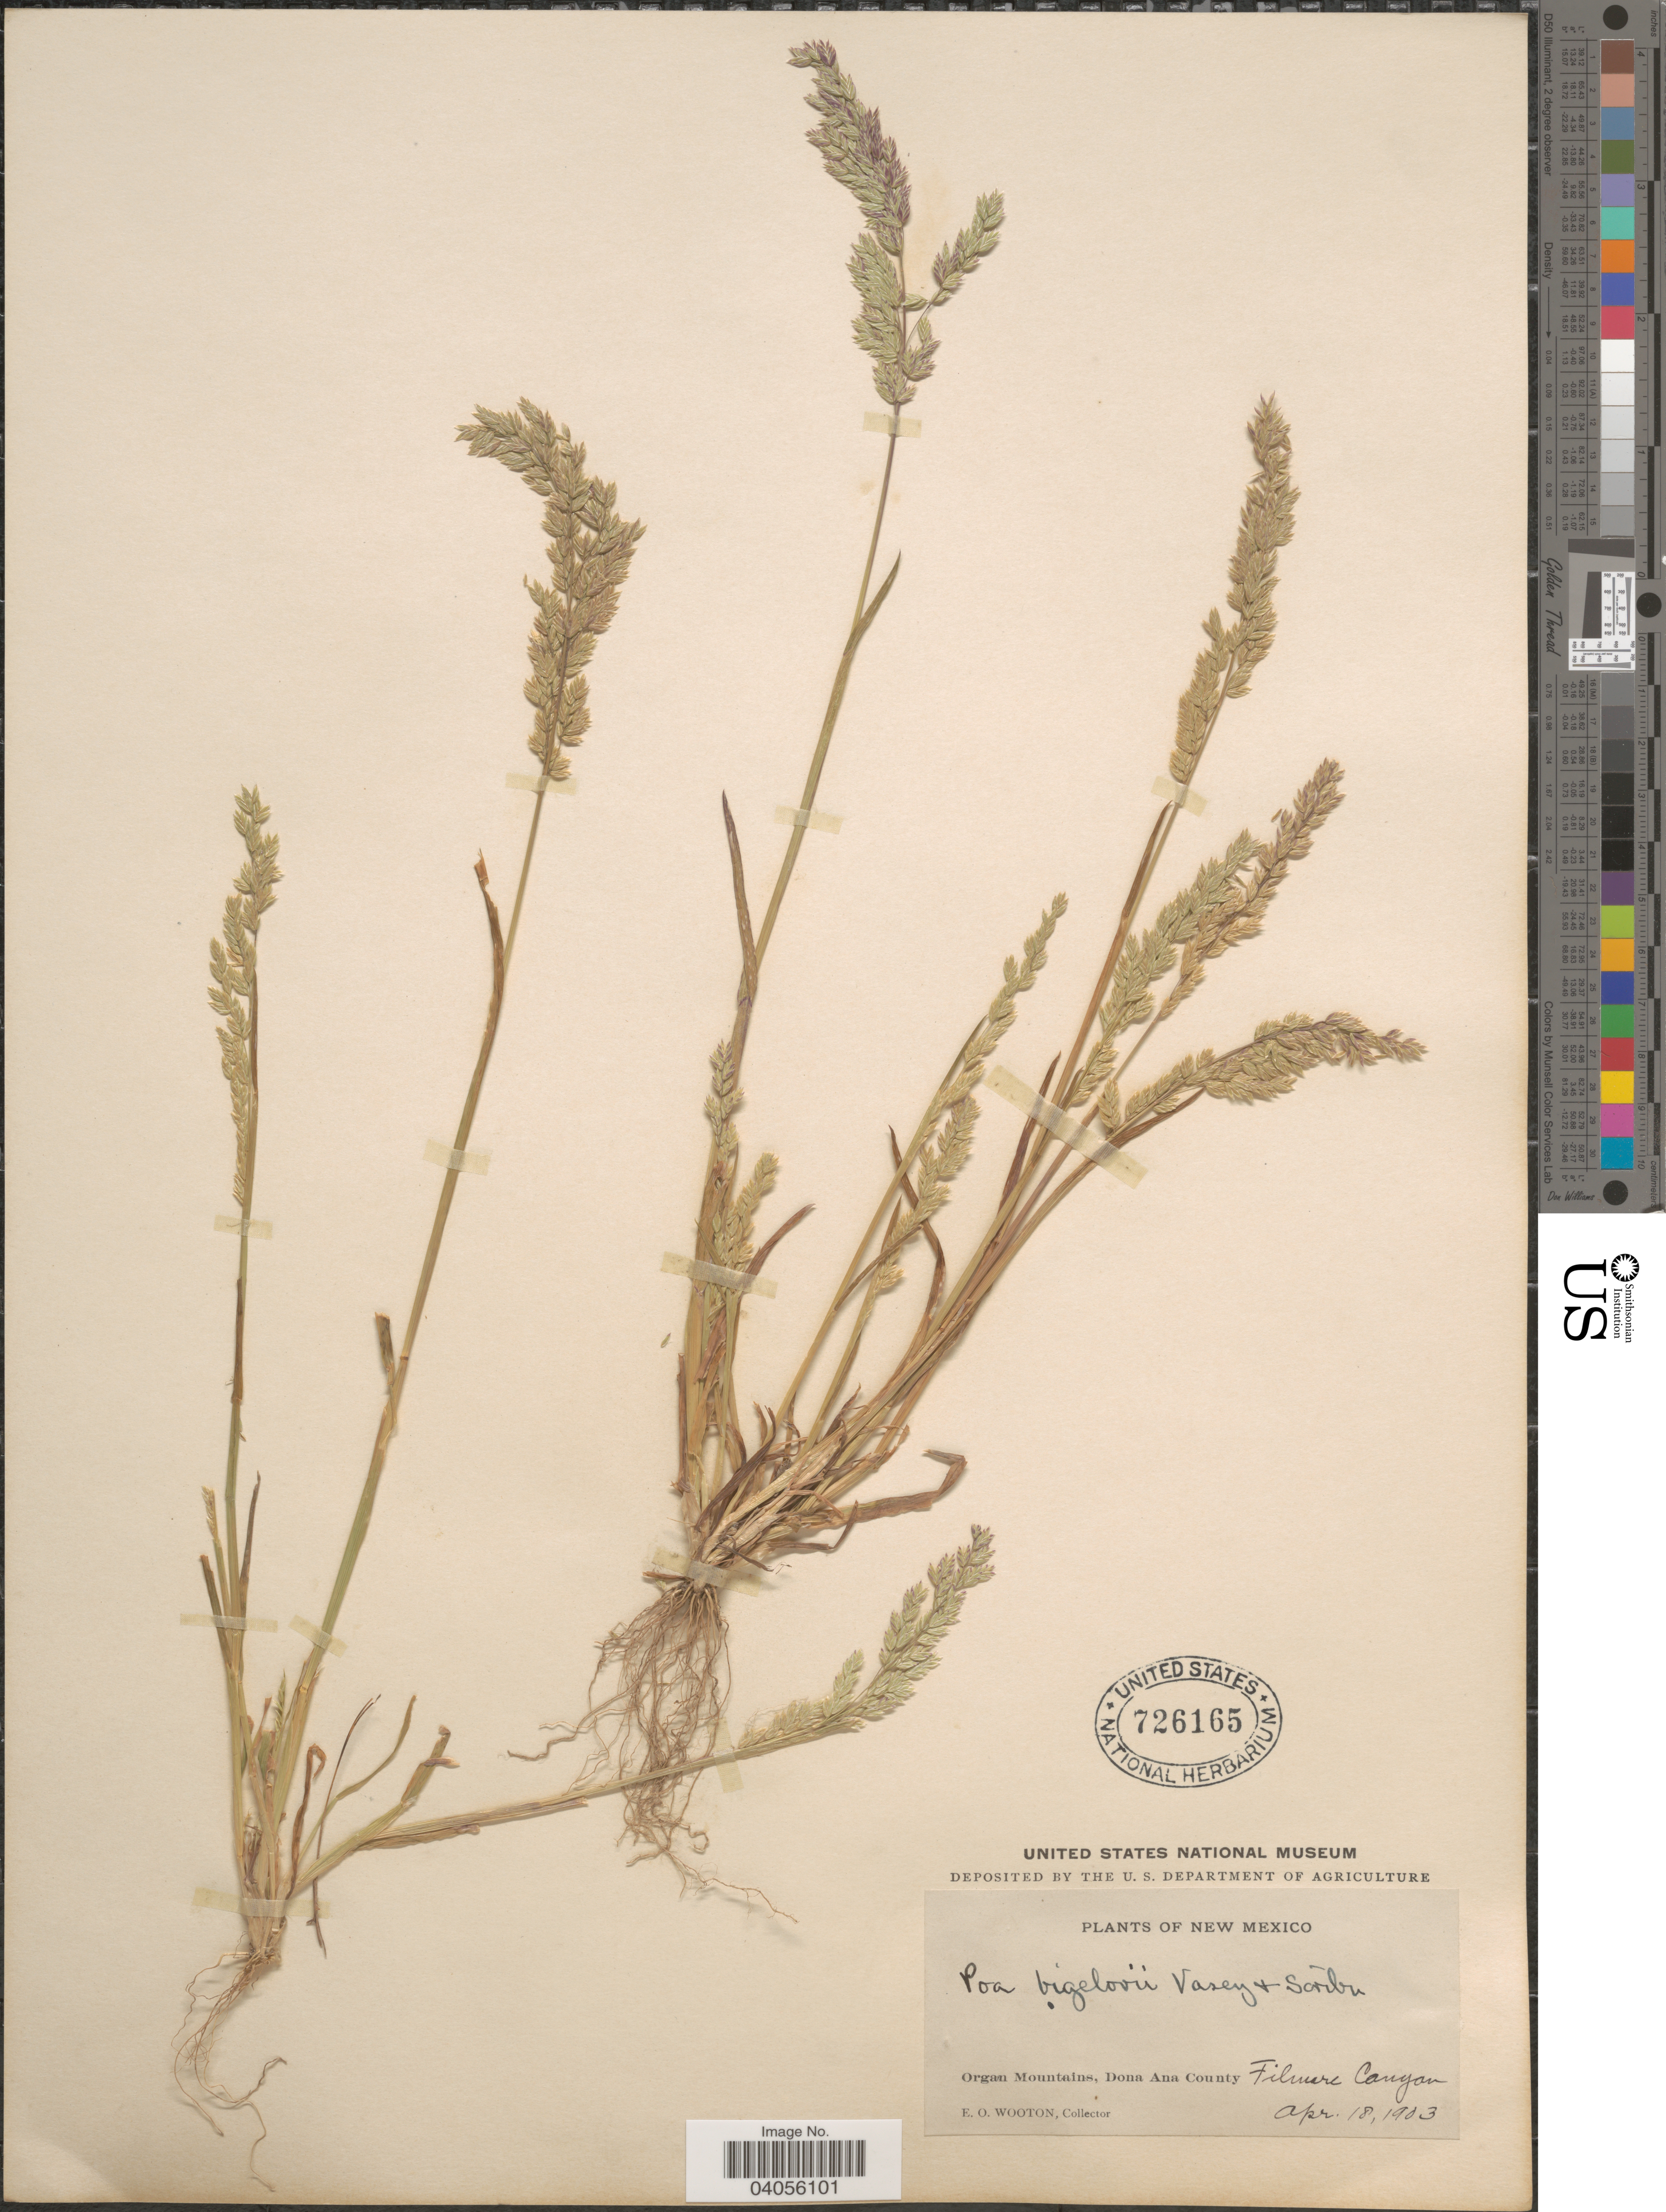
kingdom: Plantae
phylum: Tracheophyta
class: Liliopsida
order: Poales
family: Poaceae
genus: Poa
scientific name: Poa bigelovii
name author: Vasey & Scribn.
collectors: E. O. Wooton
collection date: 1903-04-18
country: United States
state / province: New Mexico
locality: Organ Mountains, Dona Ana County. Filmore Canyon.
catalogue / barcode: US 726165